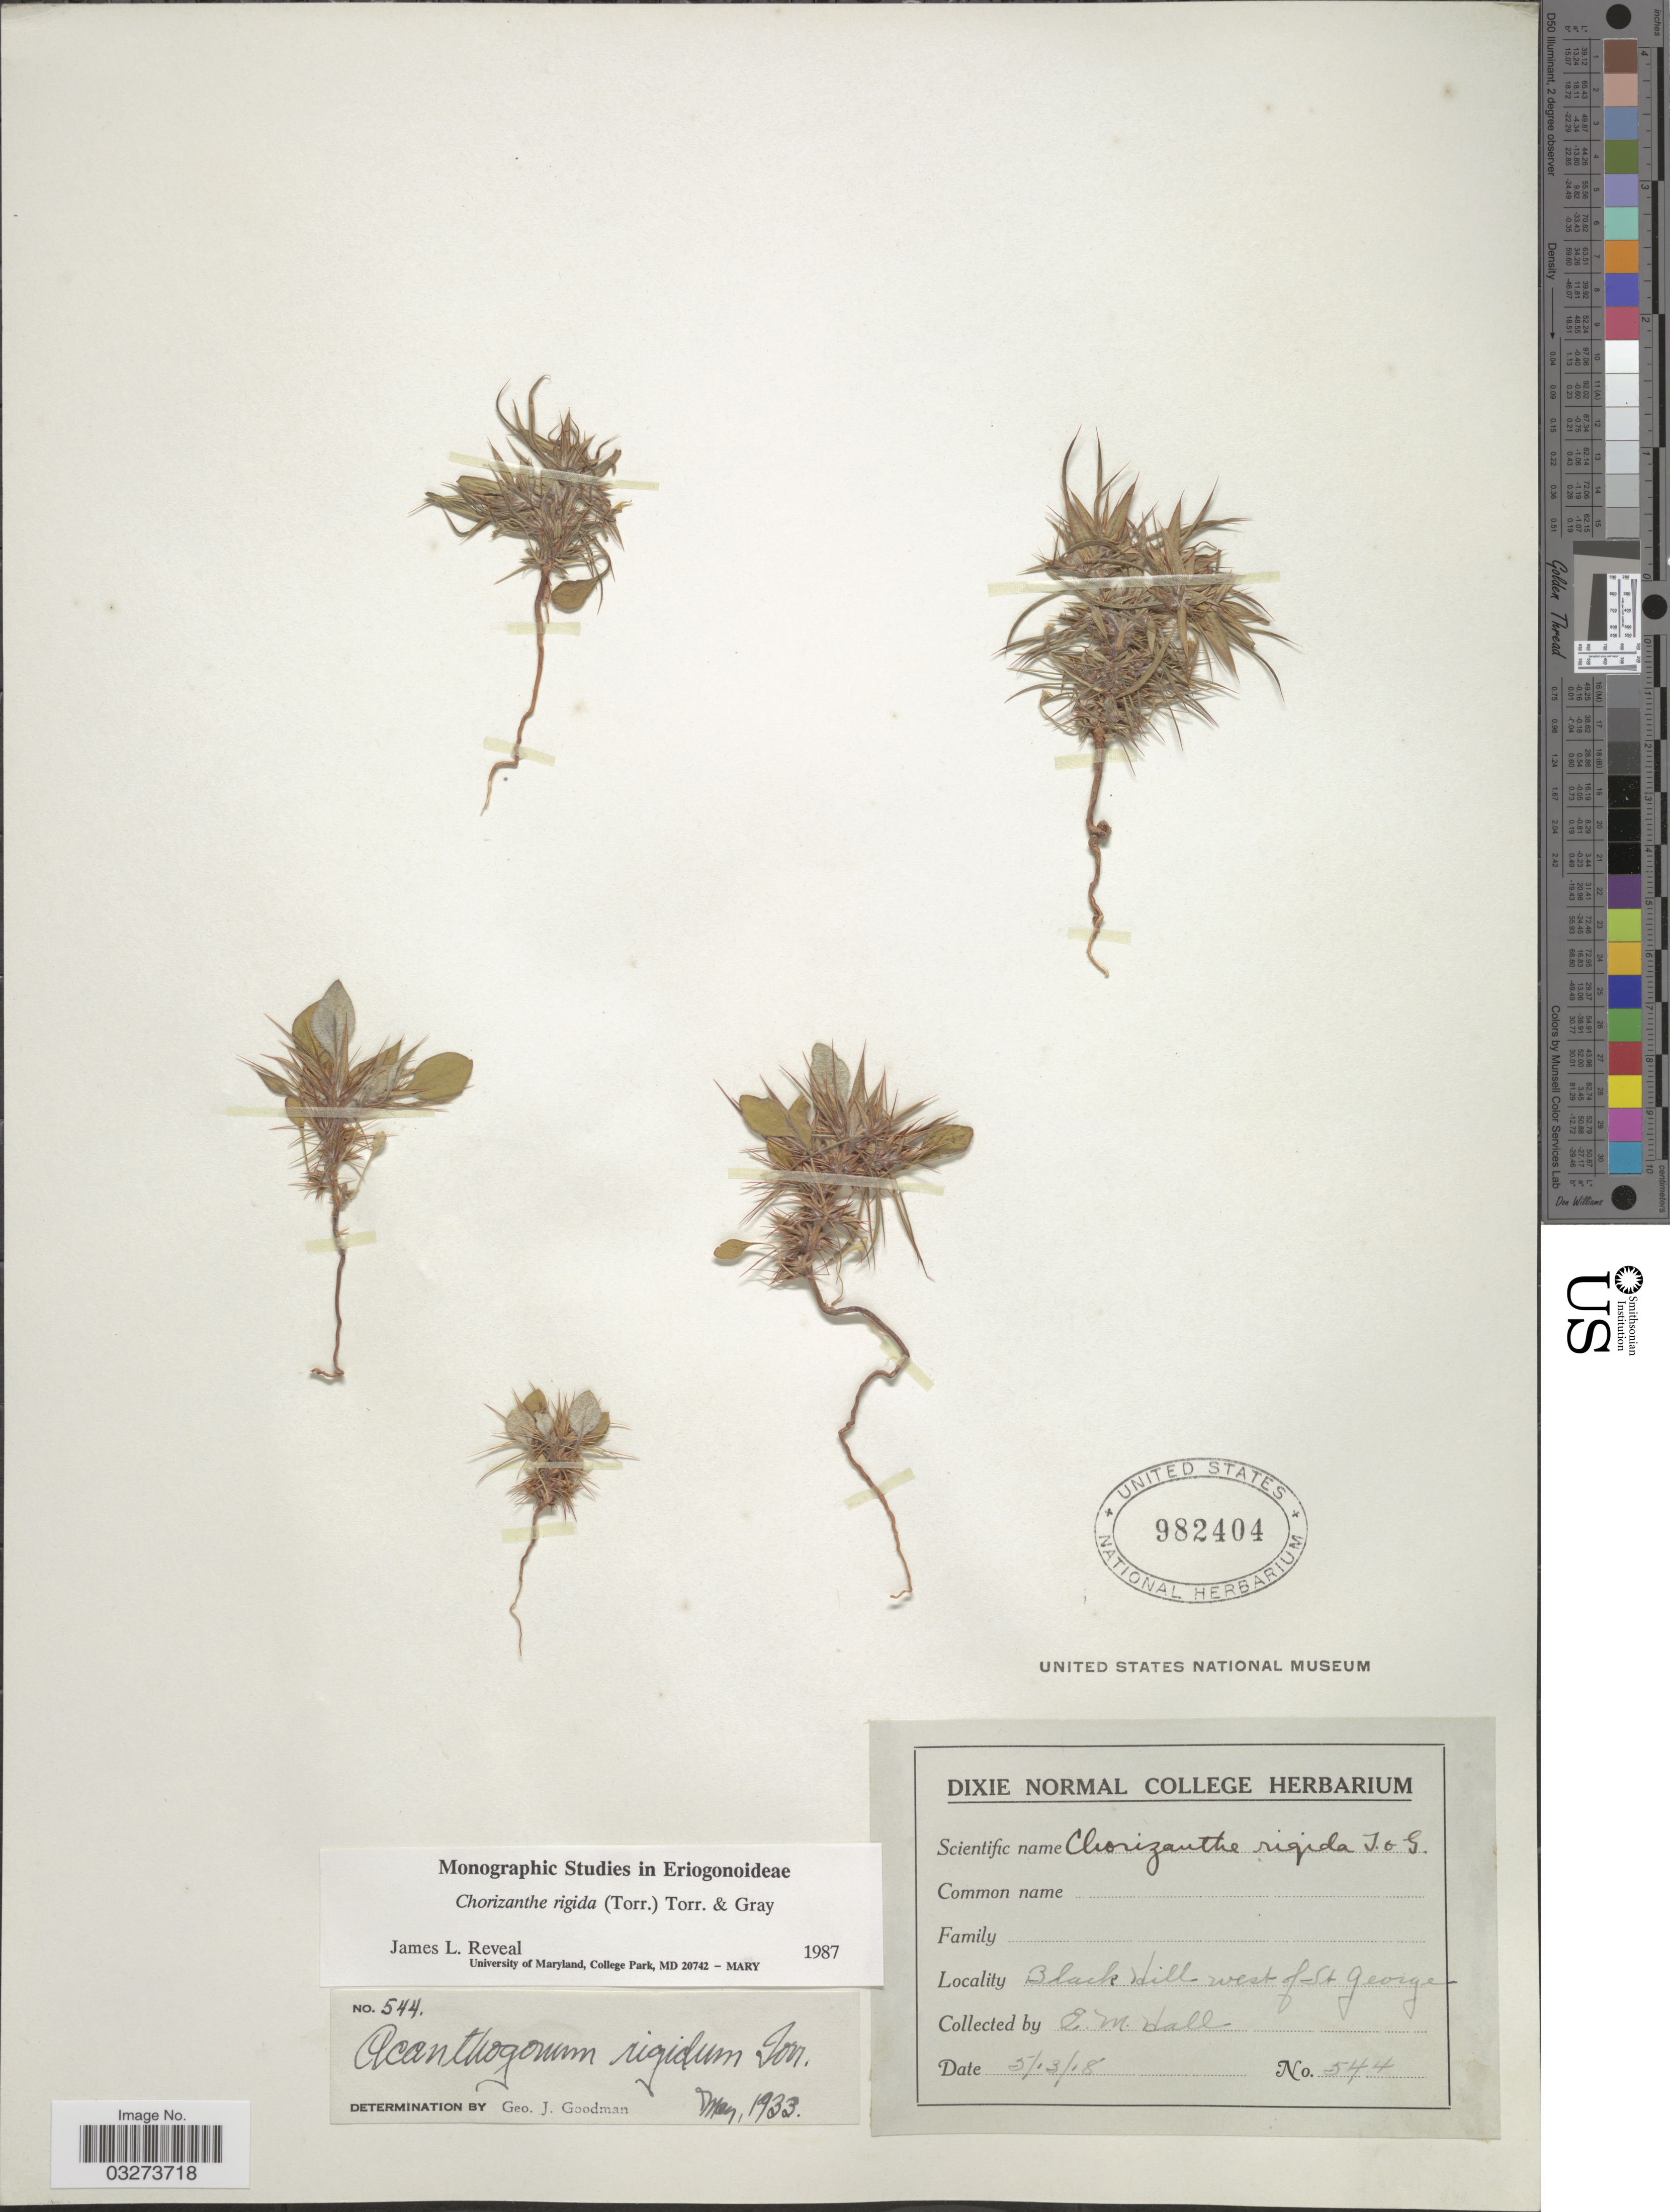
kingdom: Plantae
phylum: Tracheophyta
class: Magnoliopsida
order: Caryophyllales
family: Polygonaceae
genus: Chorizanthe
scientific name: Chorizanthe rigida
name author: (Torr.) Torr. & A. Gray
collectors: E. Hall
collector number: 544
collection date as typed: Transcribed d/m/y: 13/5/18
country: United States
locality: Black Hill west of St George.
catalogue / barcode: US 982404